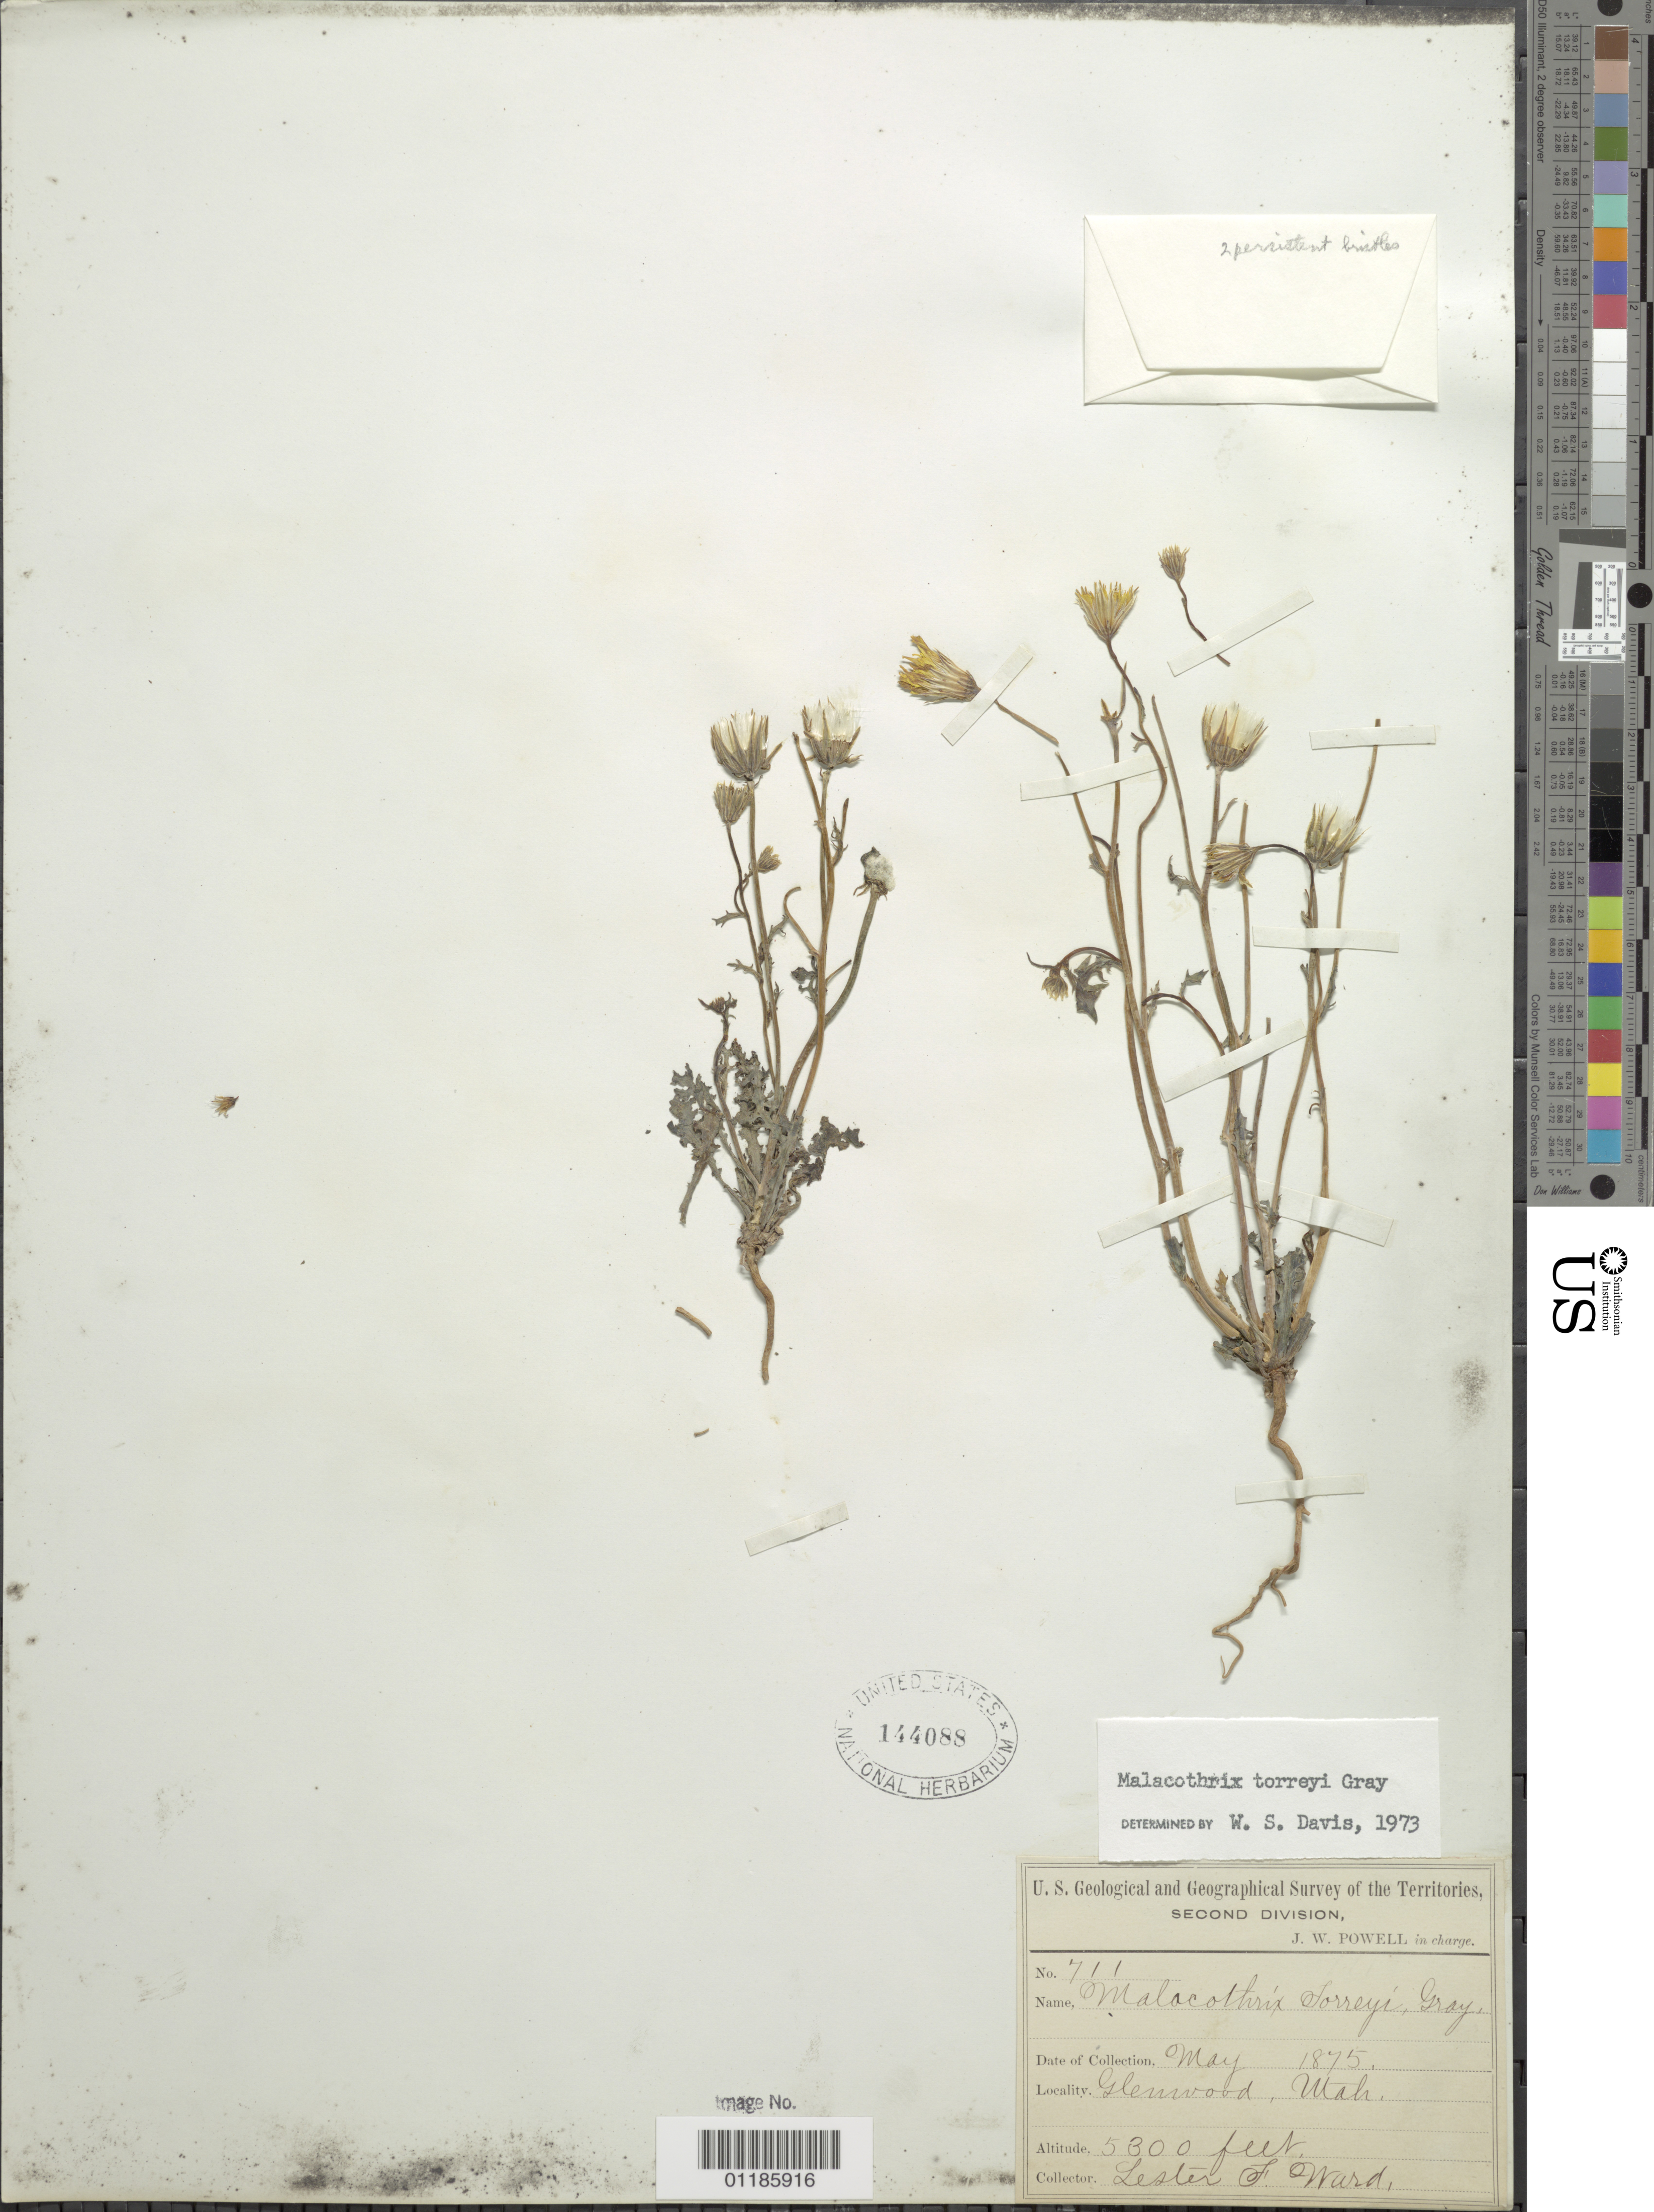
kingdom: Plantae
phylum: Tracheophyta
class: Magnoliopsida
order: Asterales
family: Asteraceae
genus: Malacothrix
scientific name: Malacothrix torreyi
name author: A. Gray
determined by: Davis, W. S.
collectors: L. F. Ward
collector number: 711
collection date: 1875-05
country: United States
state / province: Utah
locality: Glenwood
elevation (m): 1615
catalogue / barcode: US 144088